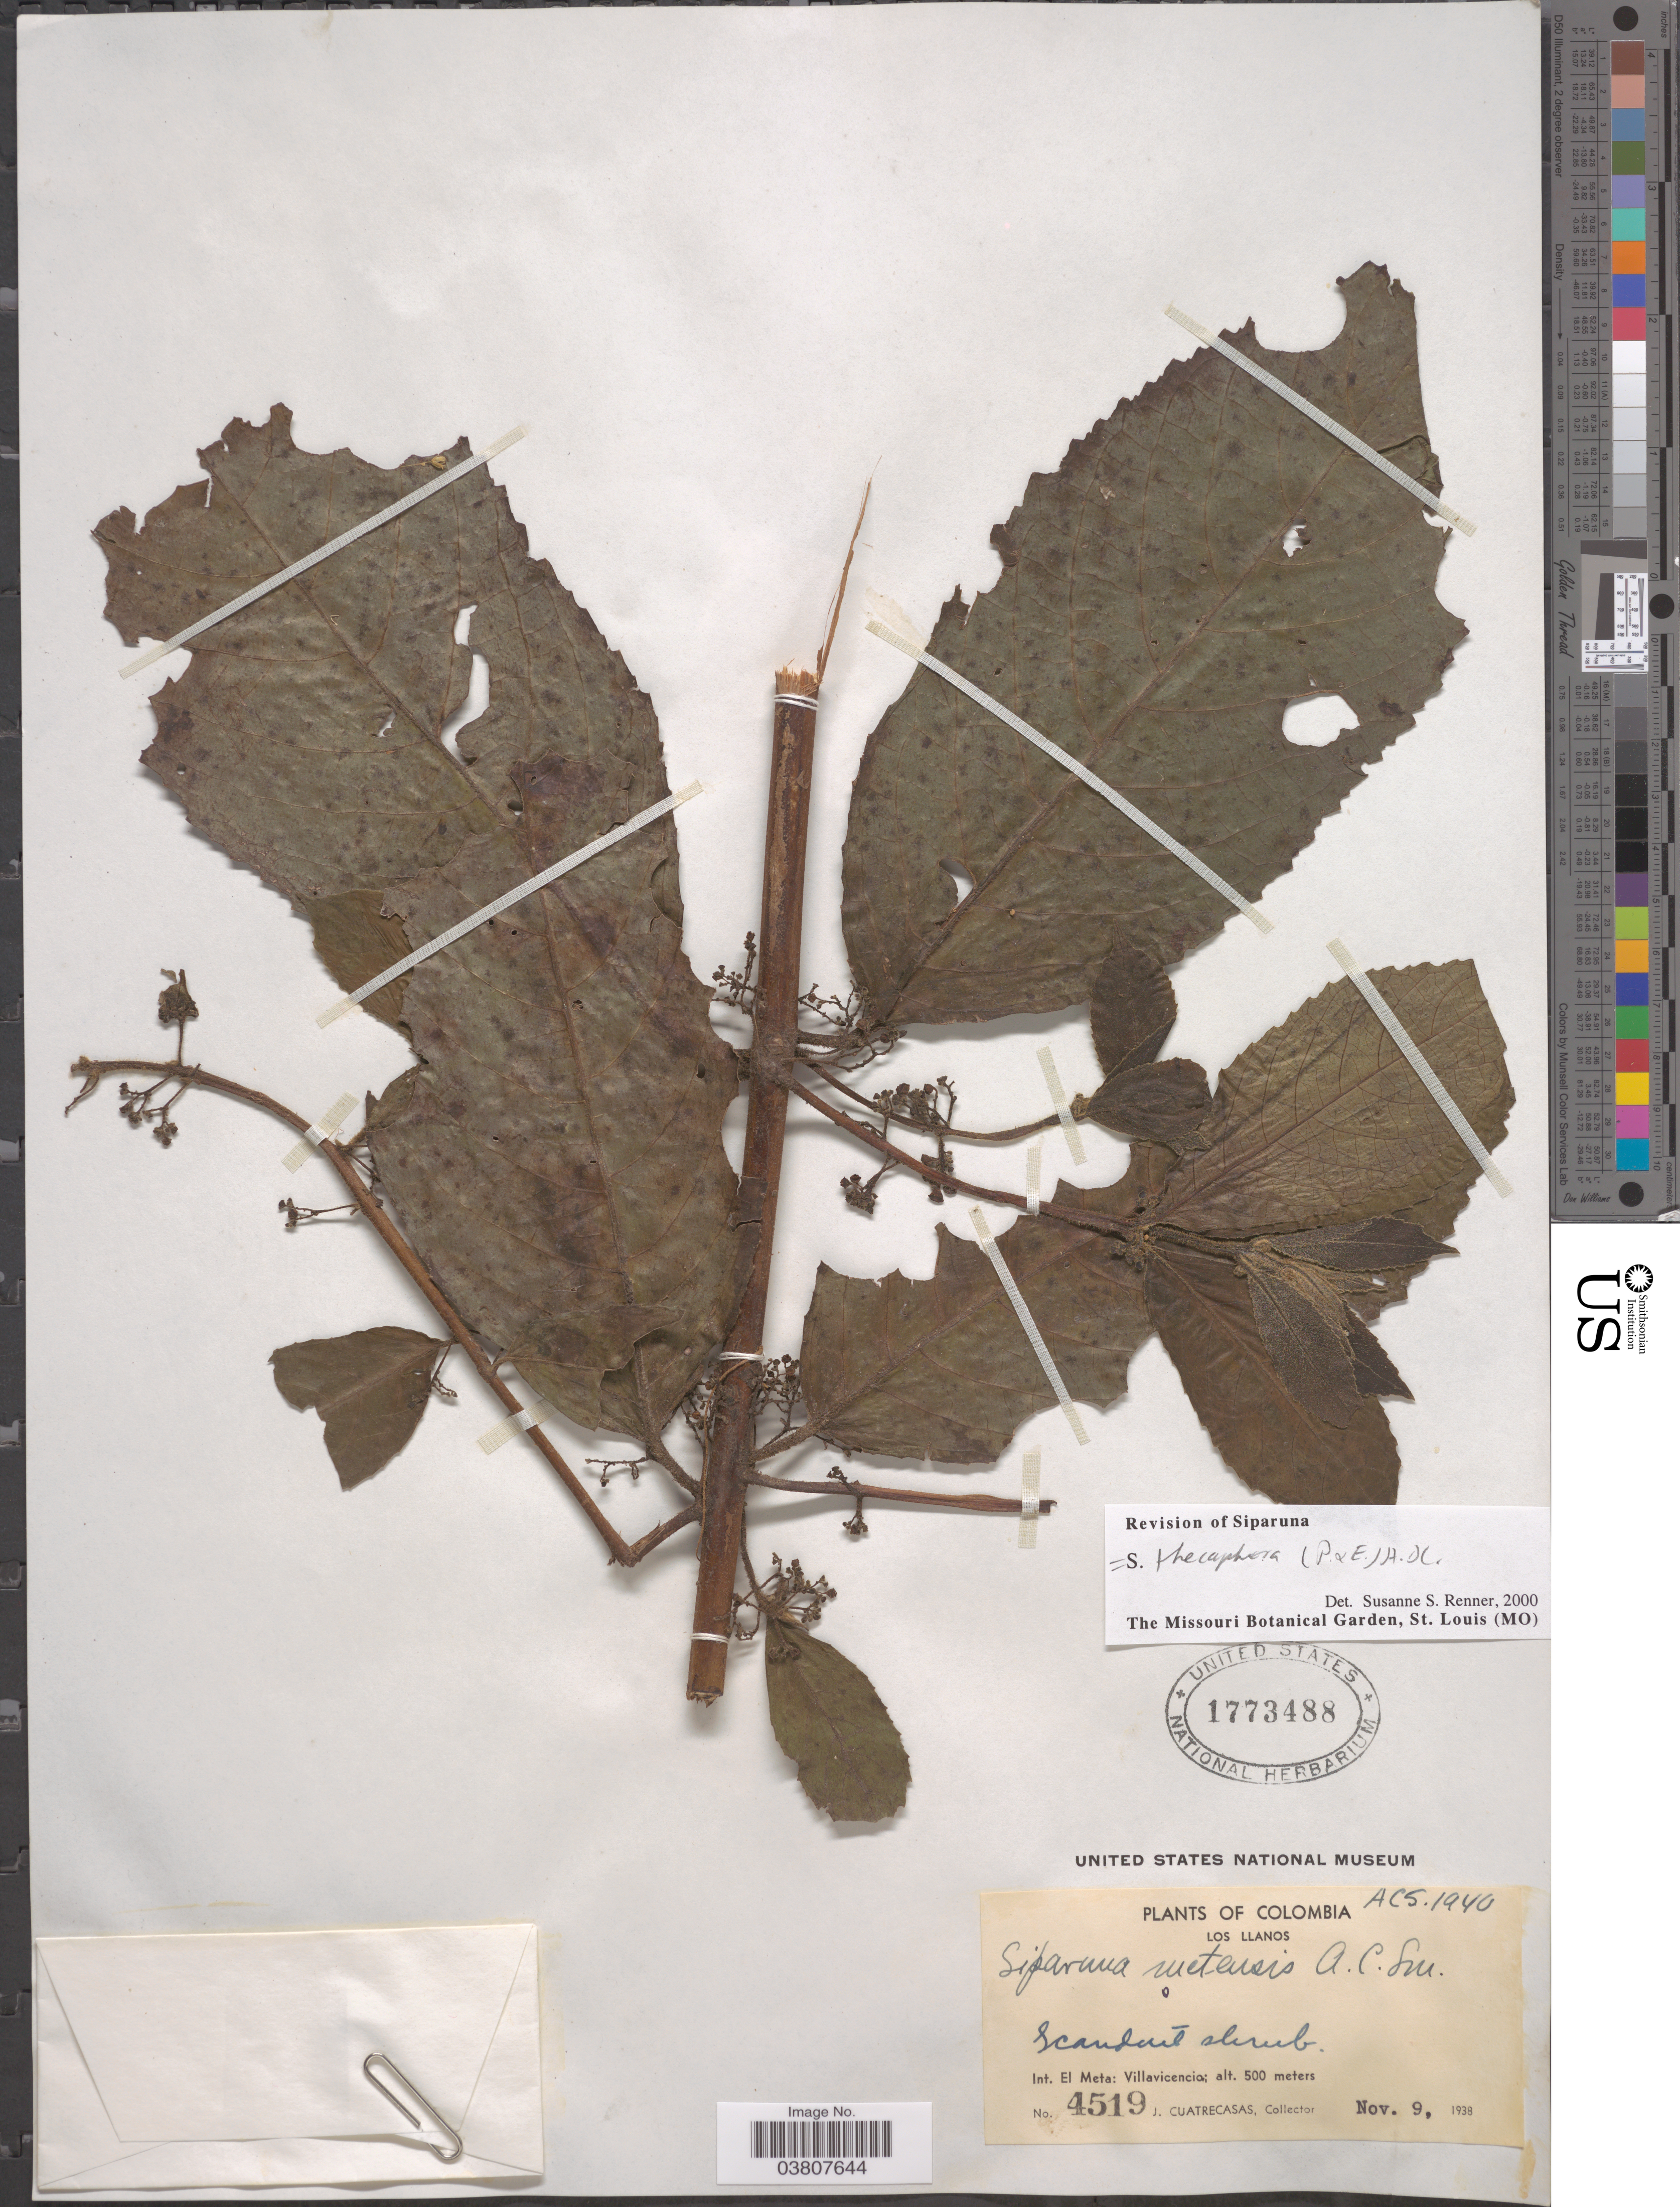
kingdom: Plantae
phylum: Tracheophyta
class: Magnoliopsida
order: Laurales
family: Siparunaceae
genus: Siparuna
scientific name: Siparuna thecaphora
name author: (Poepp. & Endl.) A. DC.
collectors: J. Cuatrecasas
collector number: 4519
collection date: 1938-11-09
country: Colombia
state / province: Meta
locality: Los Llanos. Int. El Meta: Villavicencio.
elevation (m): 500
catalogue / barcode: US 1773488